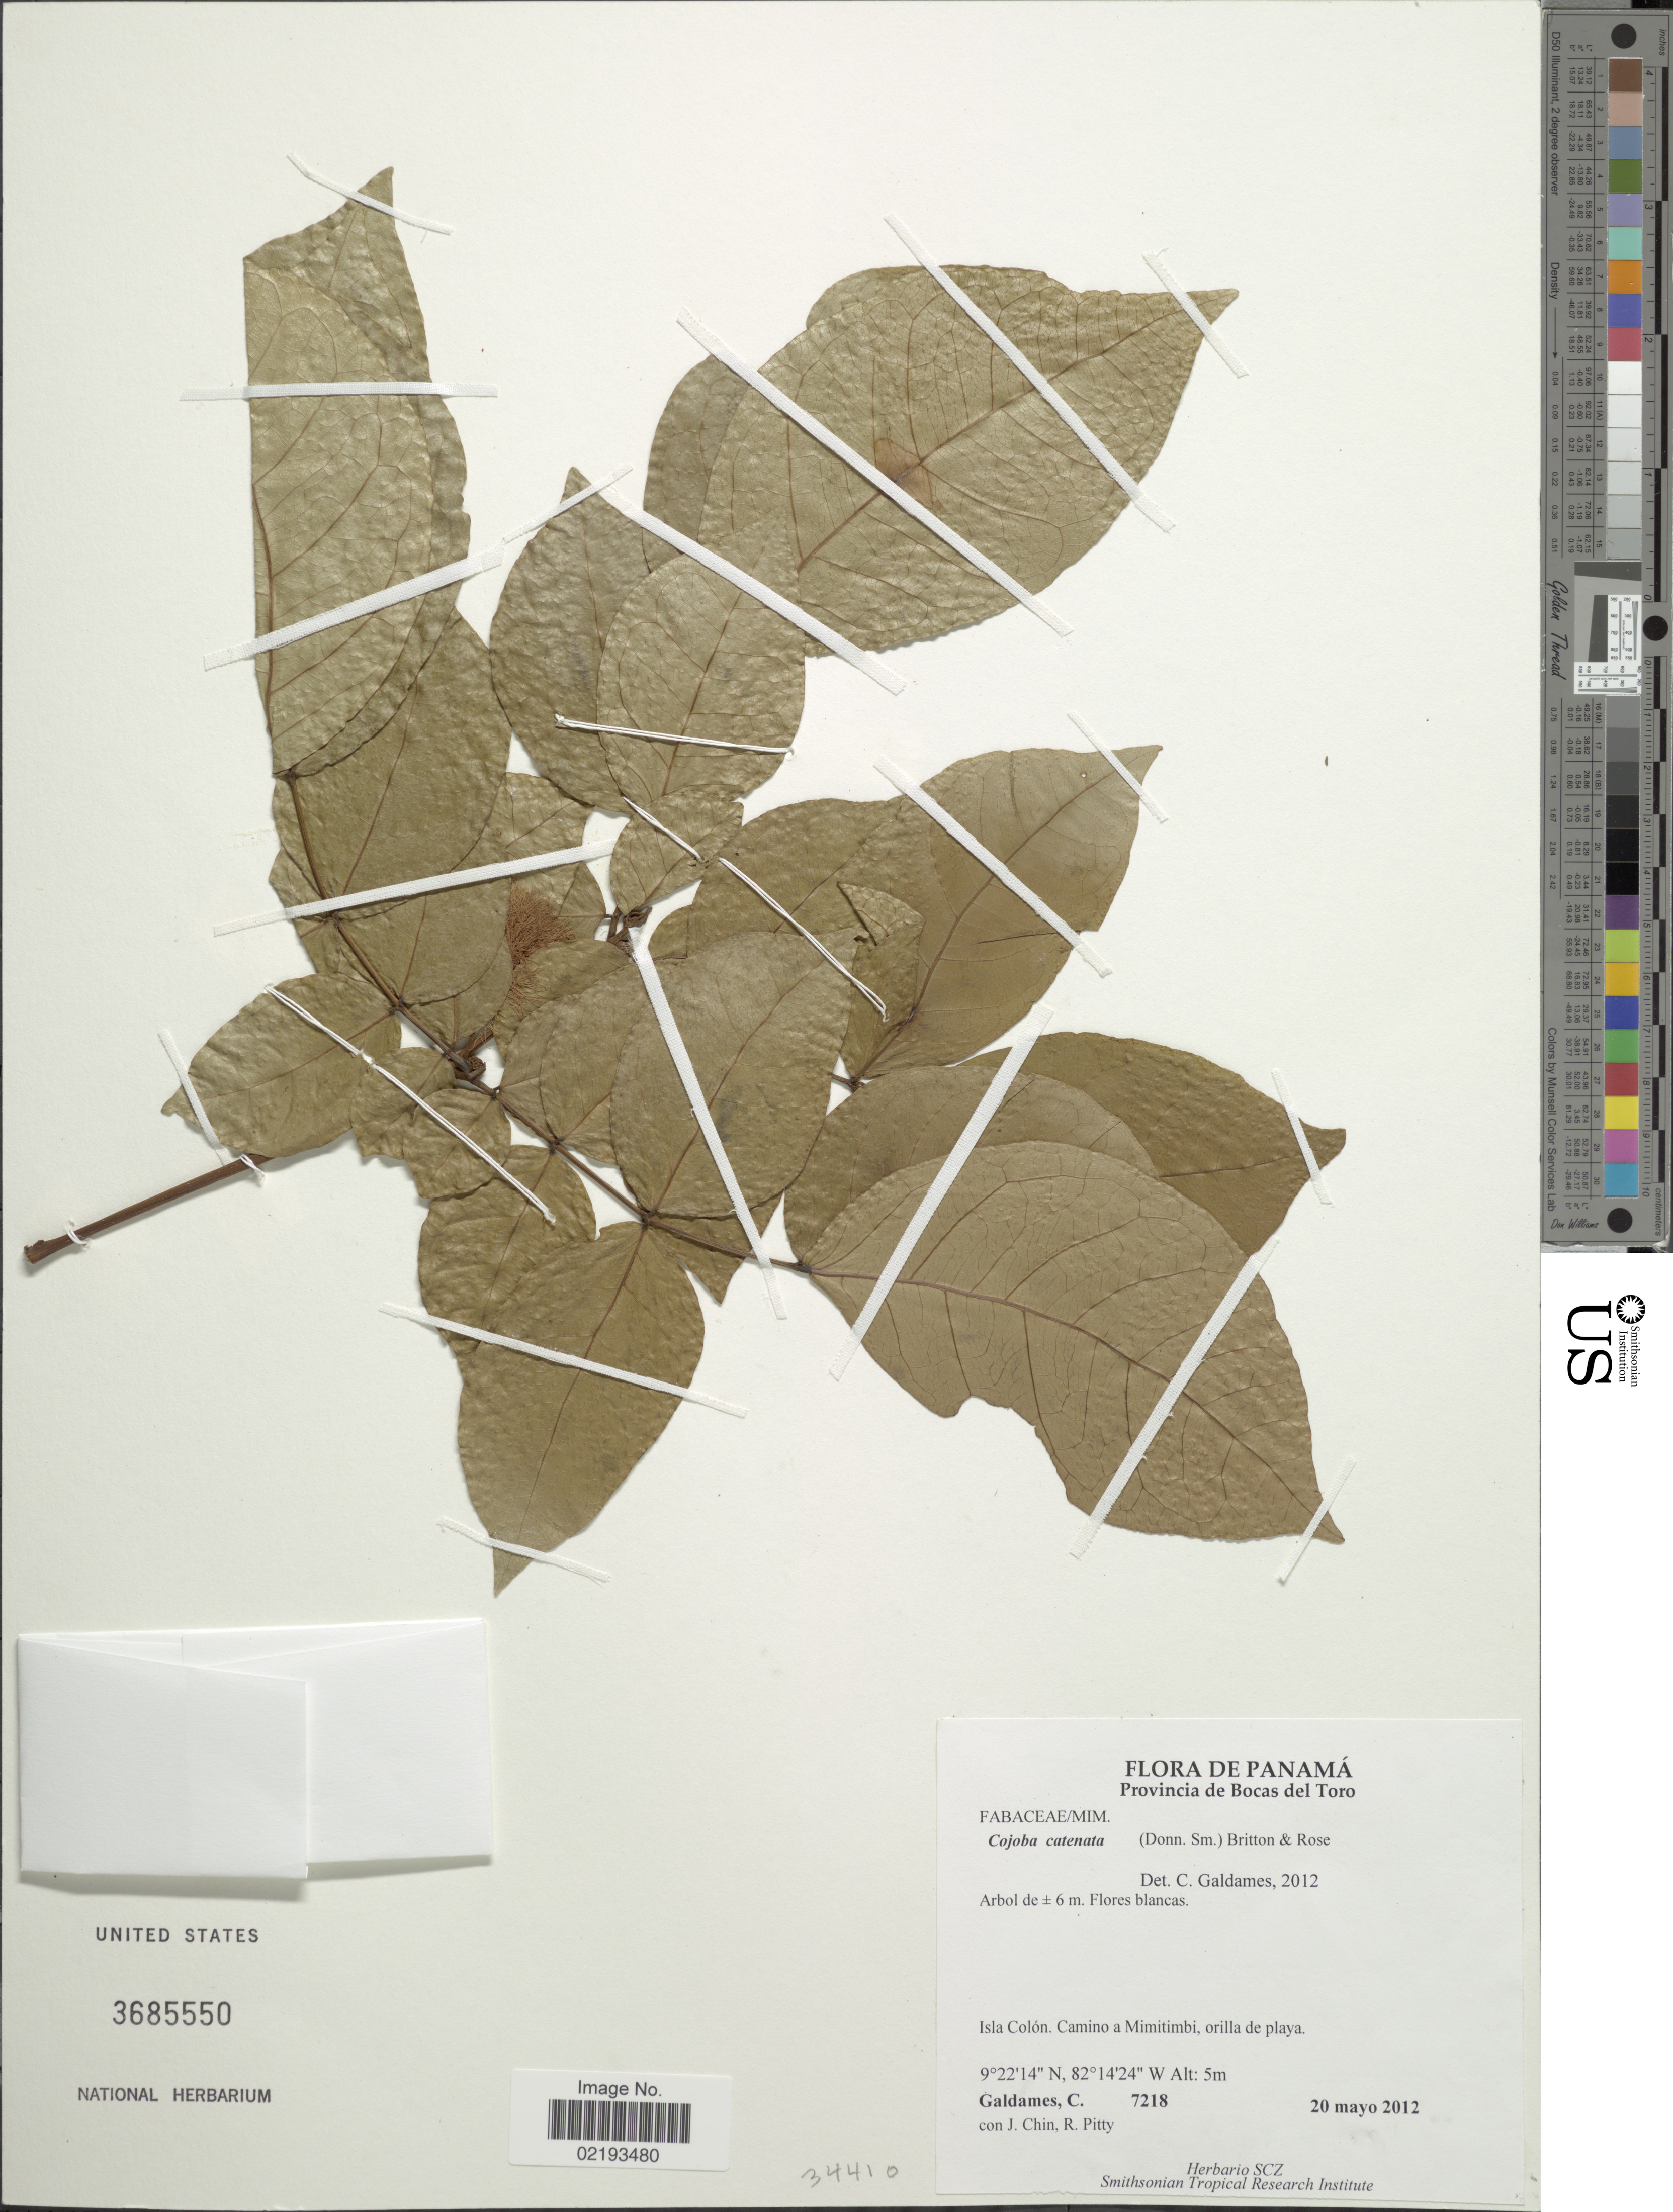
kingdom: Plantae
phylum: Tracheophyta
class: Magnoliopsida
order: Fabales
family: Fabaceae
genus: Cojoba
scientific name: Cojoba catenata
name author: (Donn. Sm.) Britton & Rose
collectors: C. Galdames, J. Chin & R. Pitty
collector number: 7218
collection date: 2012-05-20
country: Panama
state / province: Bocas del Toro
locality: Isla Colón. Camino a Mimitimbi, orilla de playa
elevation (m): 5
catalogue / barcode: US 3685550